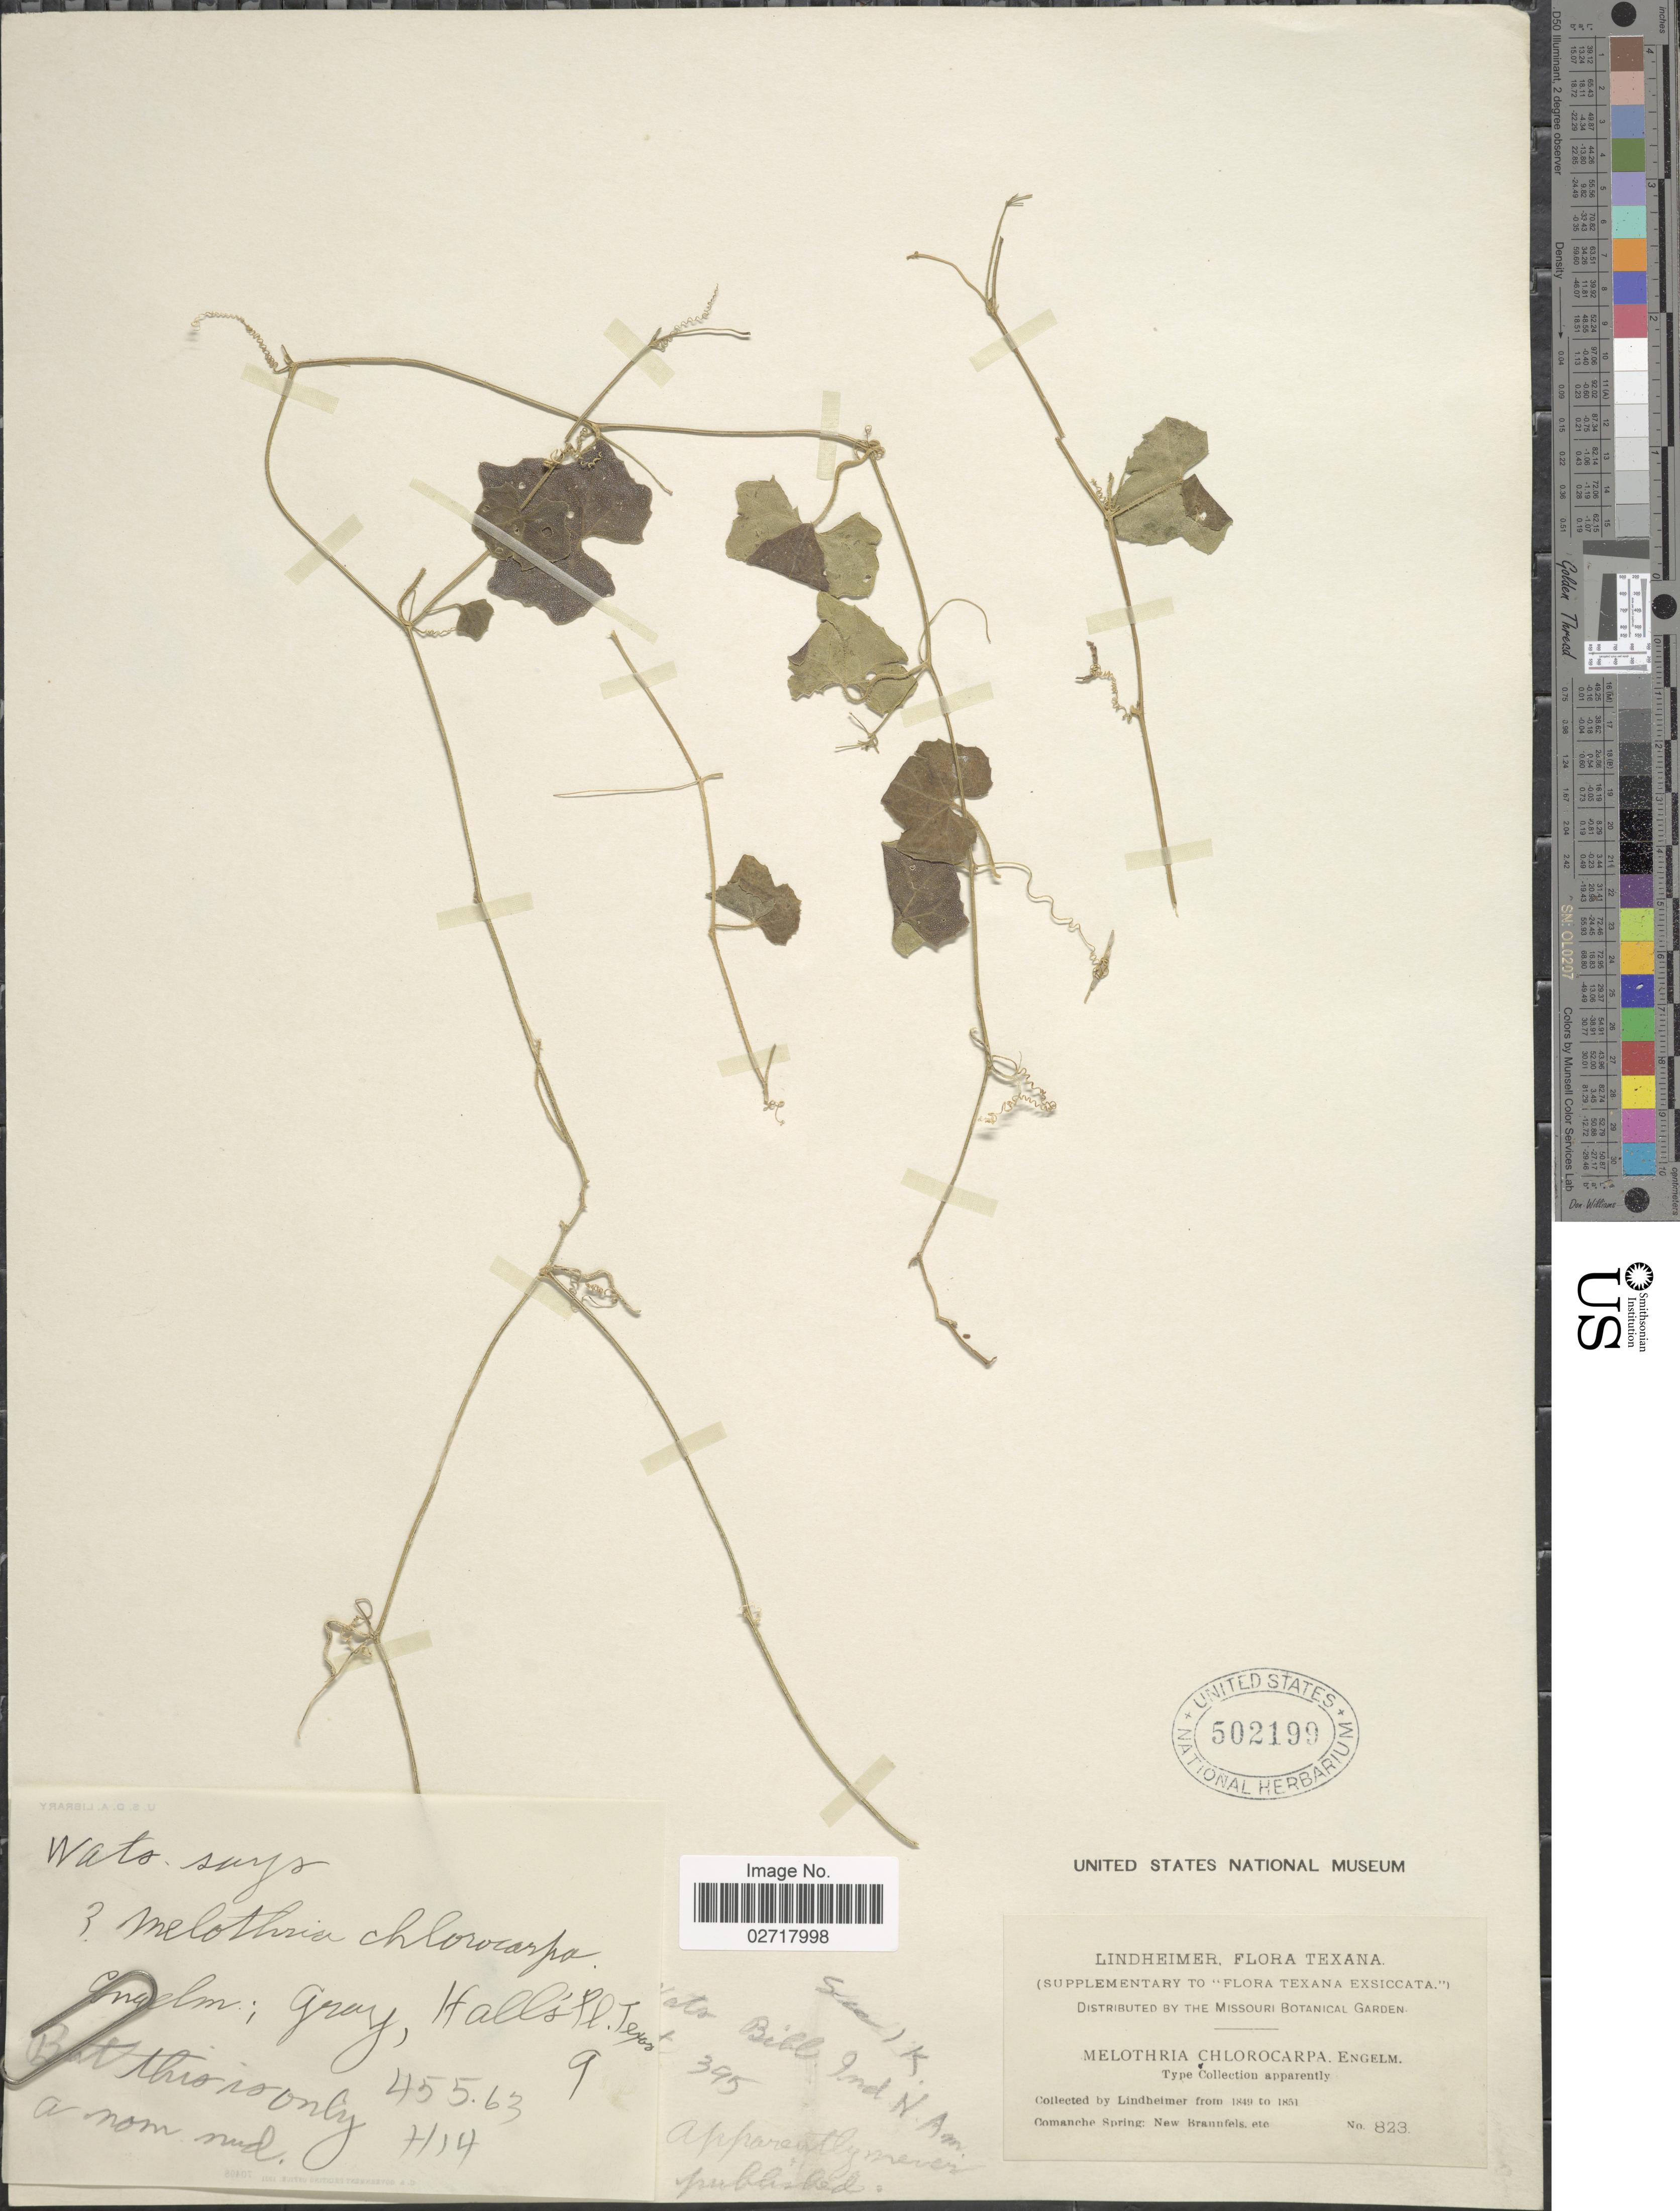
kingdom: Plantae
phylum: Tracheophyta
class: Magnoliopsida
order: Cucurbitales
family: Cucurbitaceae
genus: Melothria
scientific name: Melothria pendula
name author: L.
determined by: Strong, Mark T., (BOT), Smithsonian Institution - National Museum of Natural History (UNITED STATES)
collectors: F. J. Lindheimer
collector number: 823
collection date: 1849/1851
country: United States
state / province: Texas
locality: Comanche Springs; New Braunfels, etc.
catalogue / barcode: US 502199